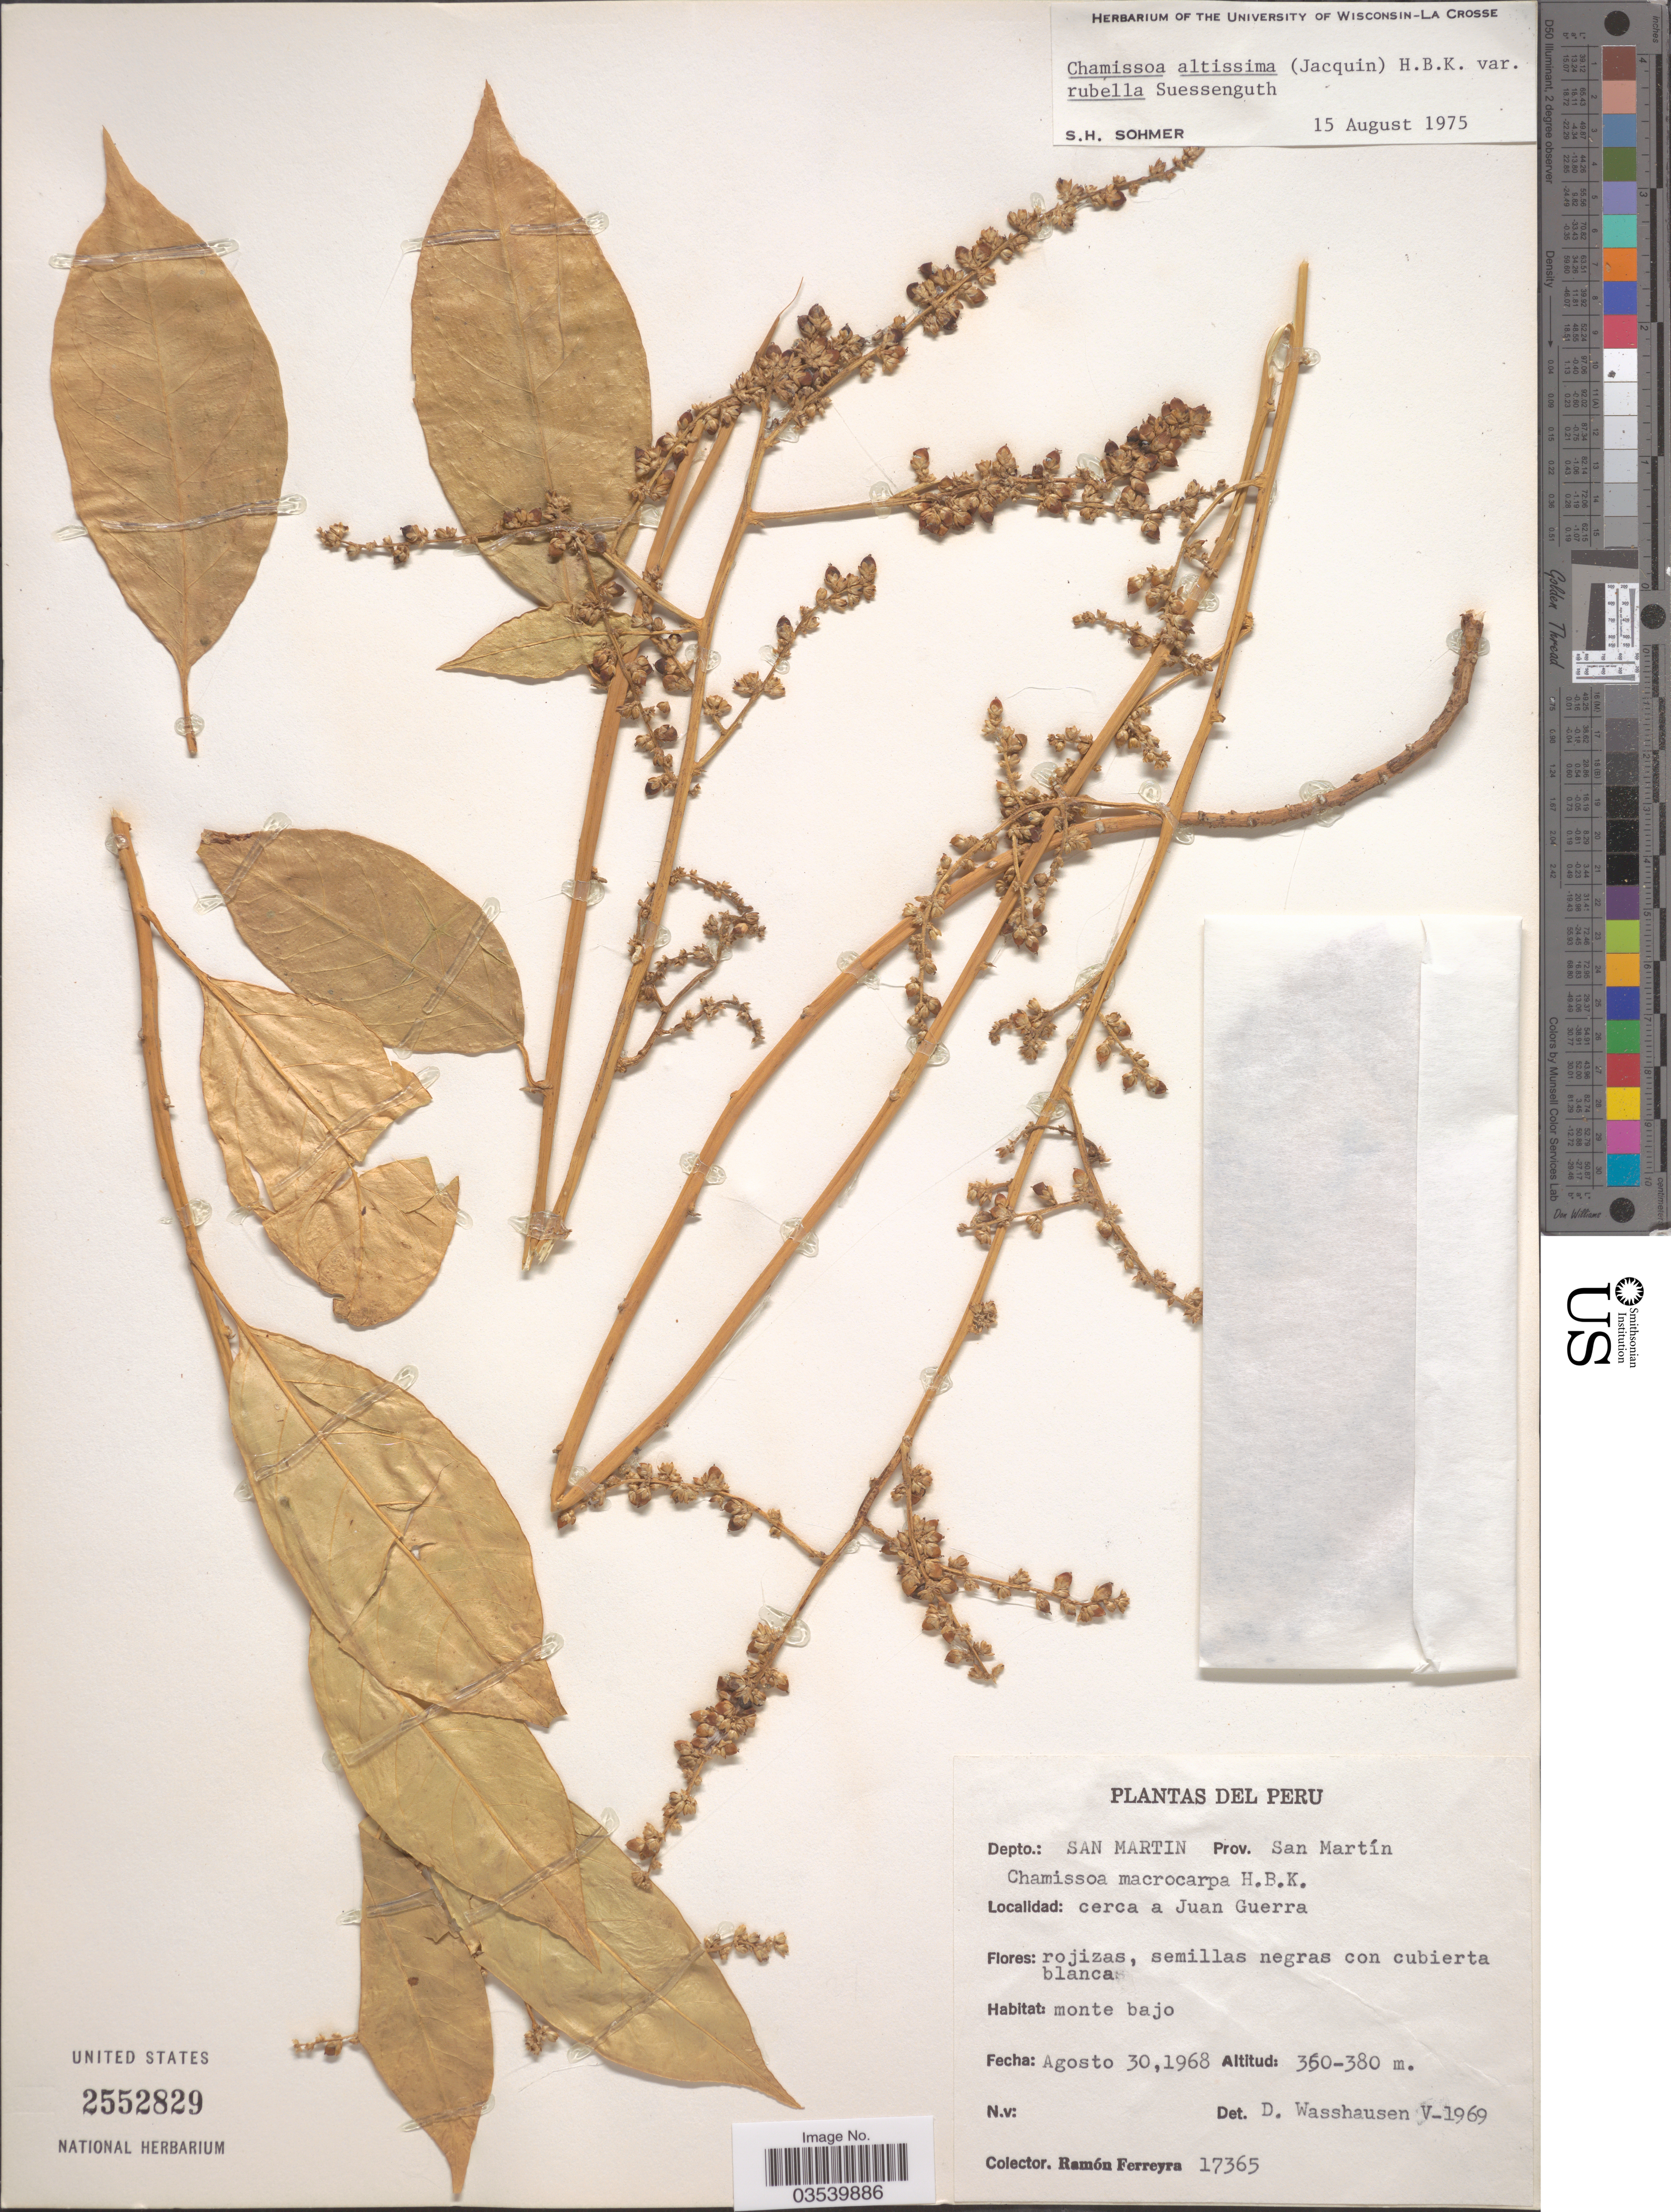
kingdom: Plantae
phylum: Tracheophyta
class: Magnoliopsida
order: Caryophyllales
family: Amaranthaceae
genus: Chamissoa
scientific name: Chamissoa altissima var. rubella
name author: Suess.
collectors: R. A. Ferreyra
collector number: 17365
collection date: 1968-08-30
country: Peru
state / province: San Martín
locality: Depto.: San Martin. Prov. San Martín. Cerca a Juan Guerra.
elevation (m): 360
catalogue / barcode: US 2552829